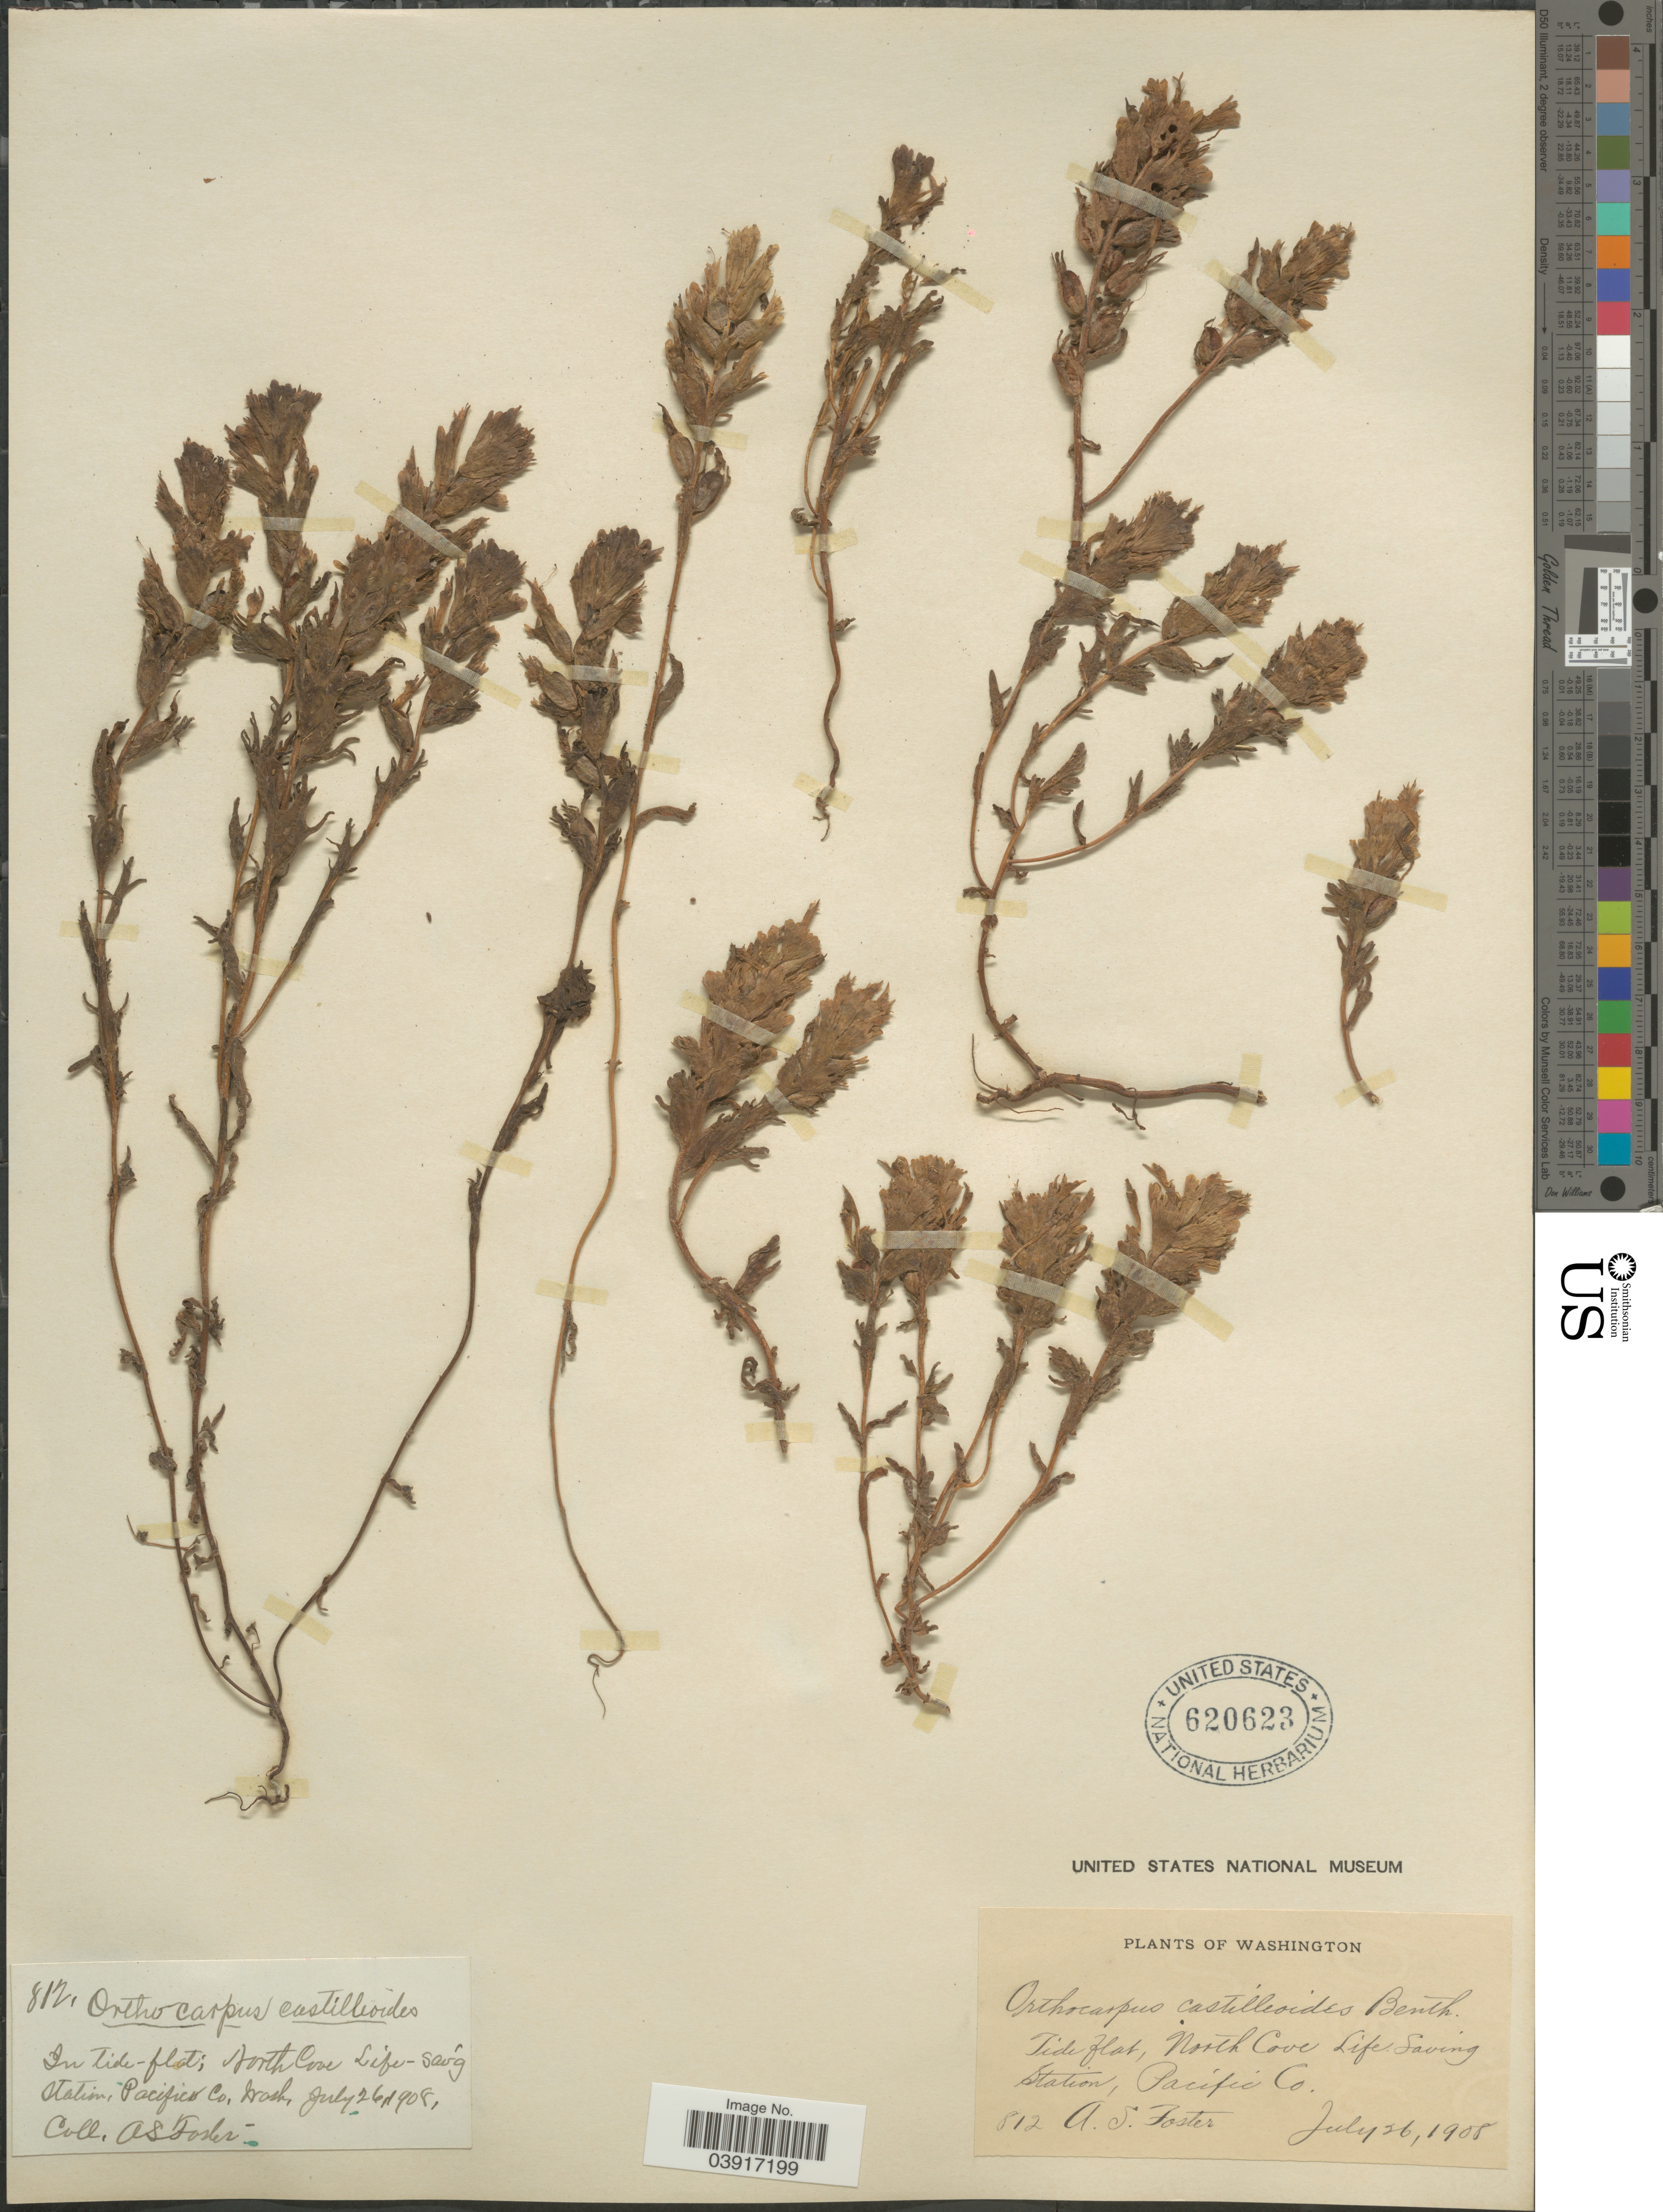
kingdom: Plantae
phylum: Tracheophyta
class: Magnoliopsida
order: Lamiales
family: Orobanchaceae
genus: Orthocarpus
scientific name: Orthocarpus castillejoides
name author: Benth.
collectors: A. S. Foster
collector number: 812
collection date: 1908-07-26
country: United States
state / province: Washington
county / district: Pacific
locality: North Cove Life. Saving Station, Pacific Co.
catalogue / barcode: US 620623